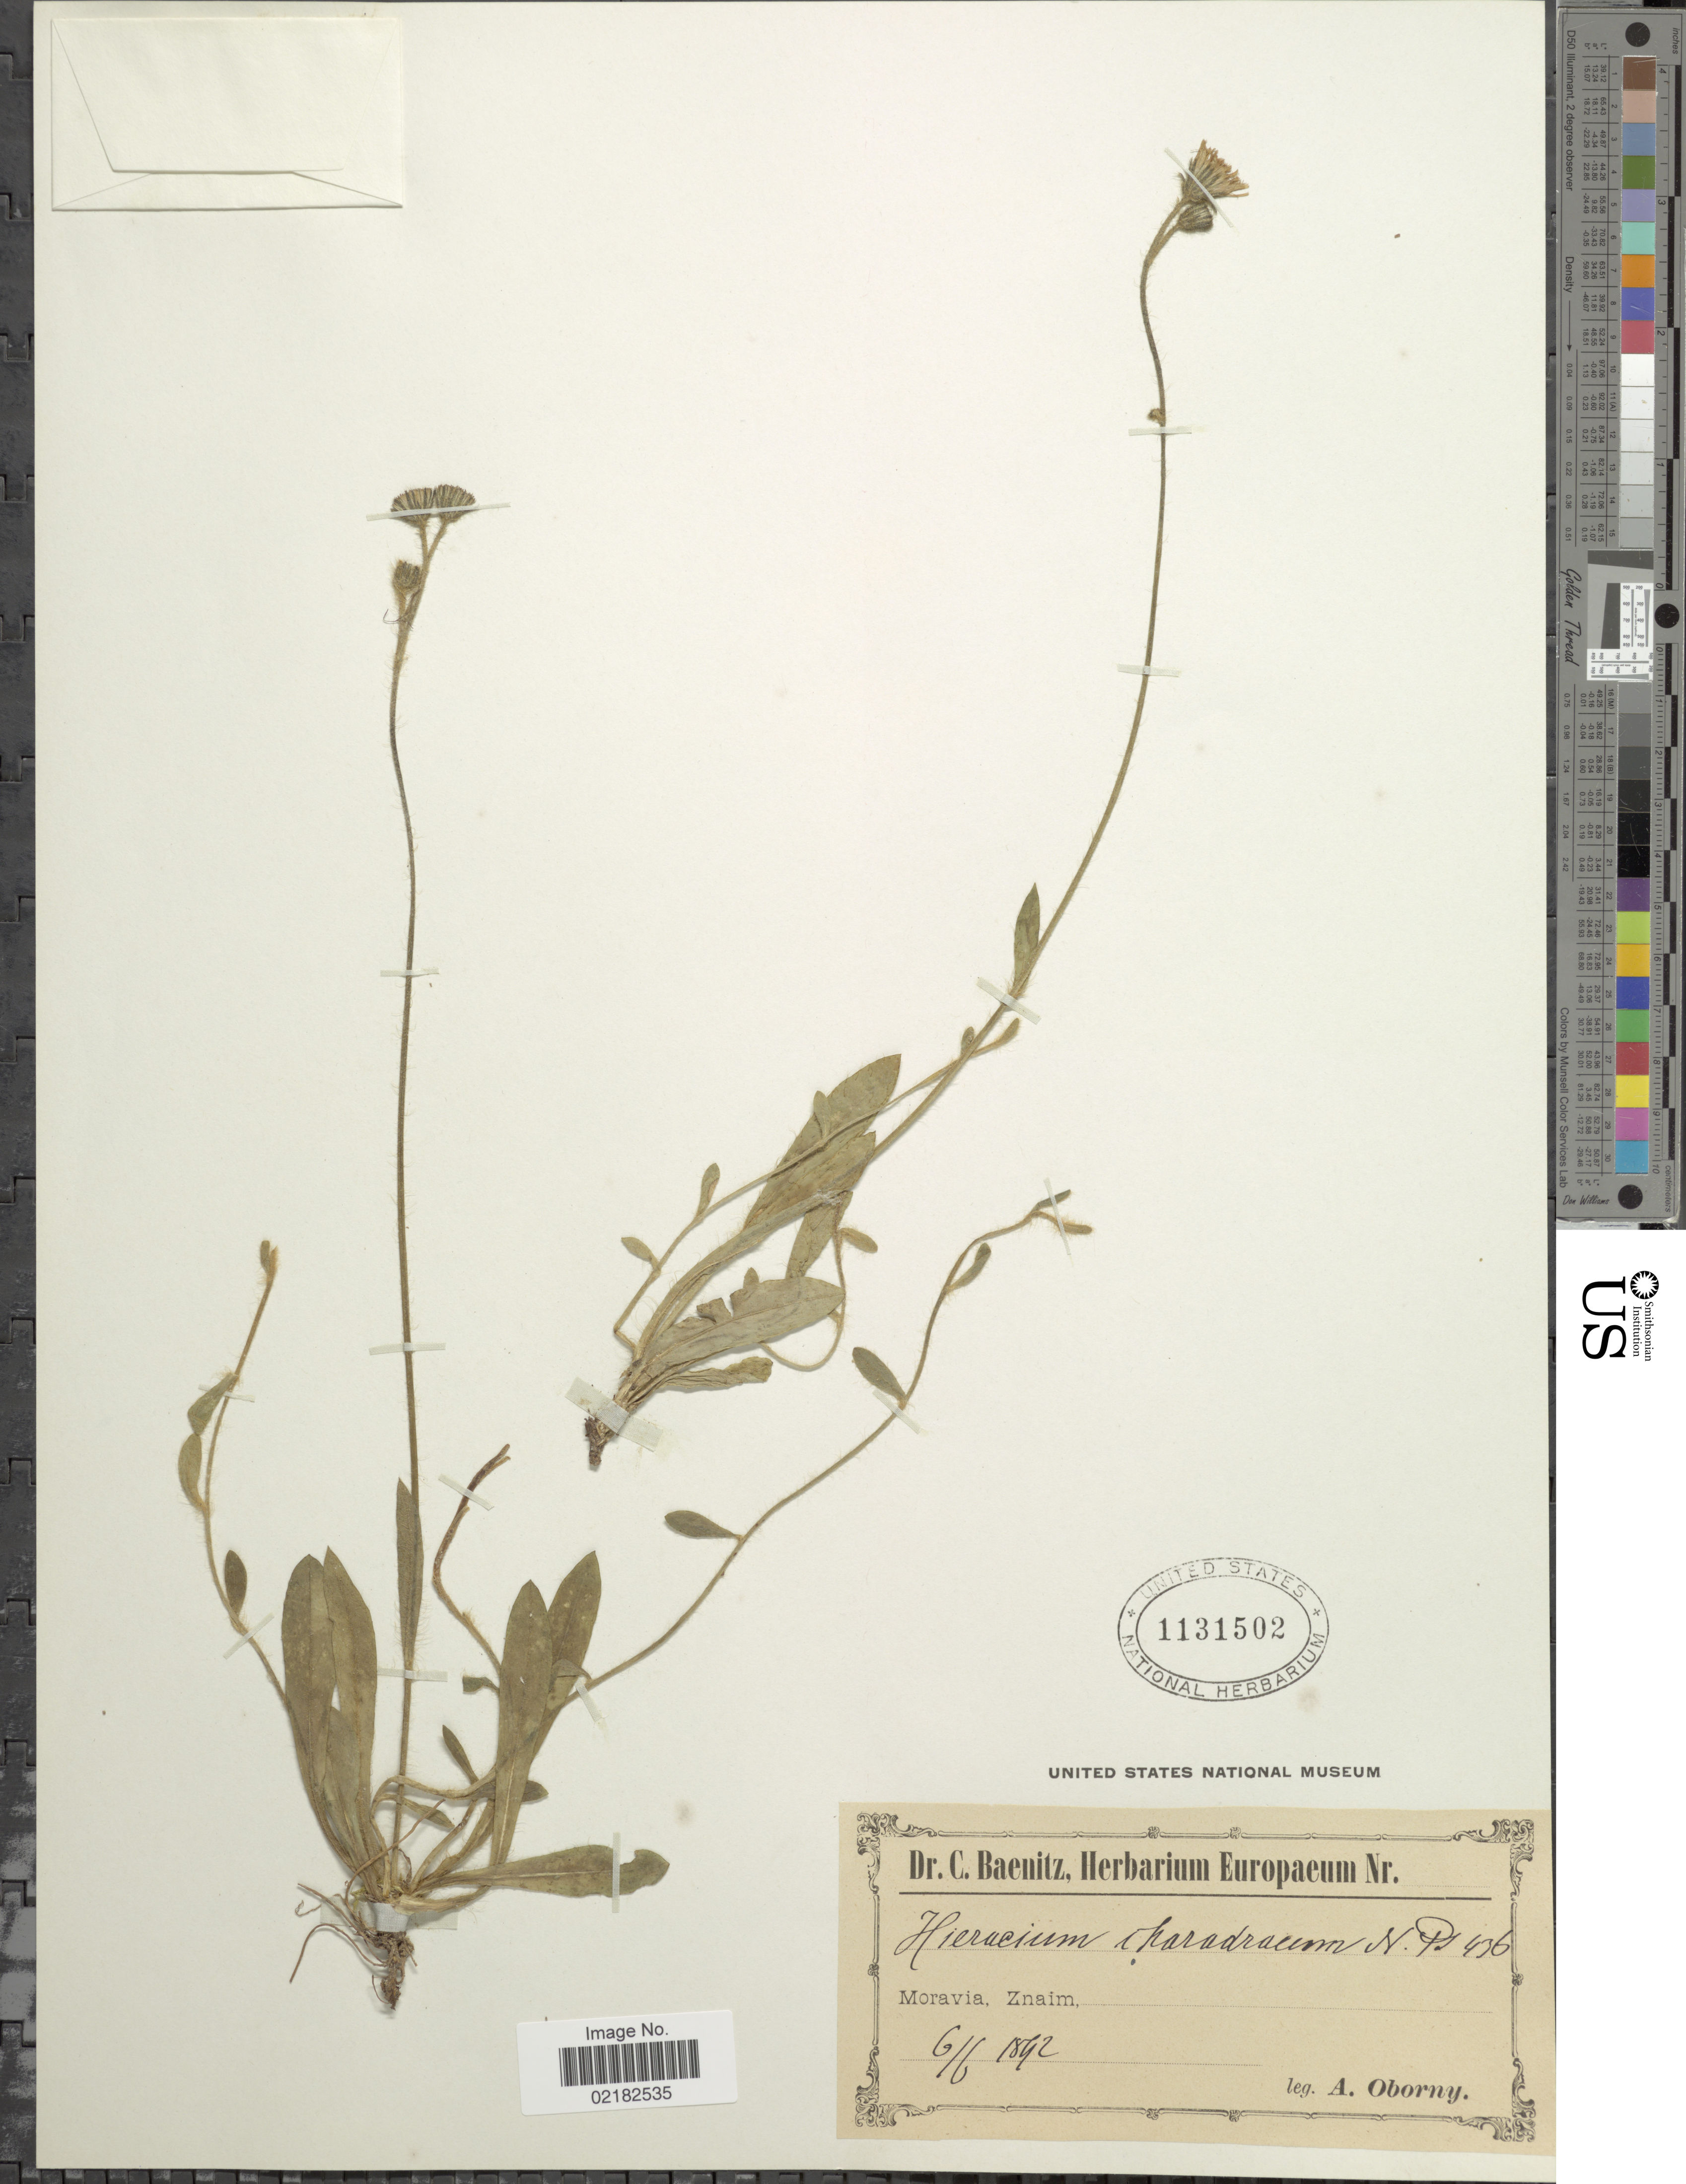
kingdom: Plantae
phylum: Tracheophyta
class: Magnoliopsida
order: Asterales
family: Asteraceae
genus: Hieracium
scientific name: Hieracium charadraceum Oborny ined.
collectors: A. Oborny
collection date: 1892-06-06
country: Czechia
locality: Moravia, Znaim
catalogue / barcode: US 1131502